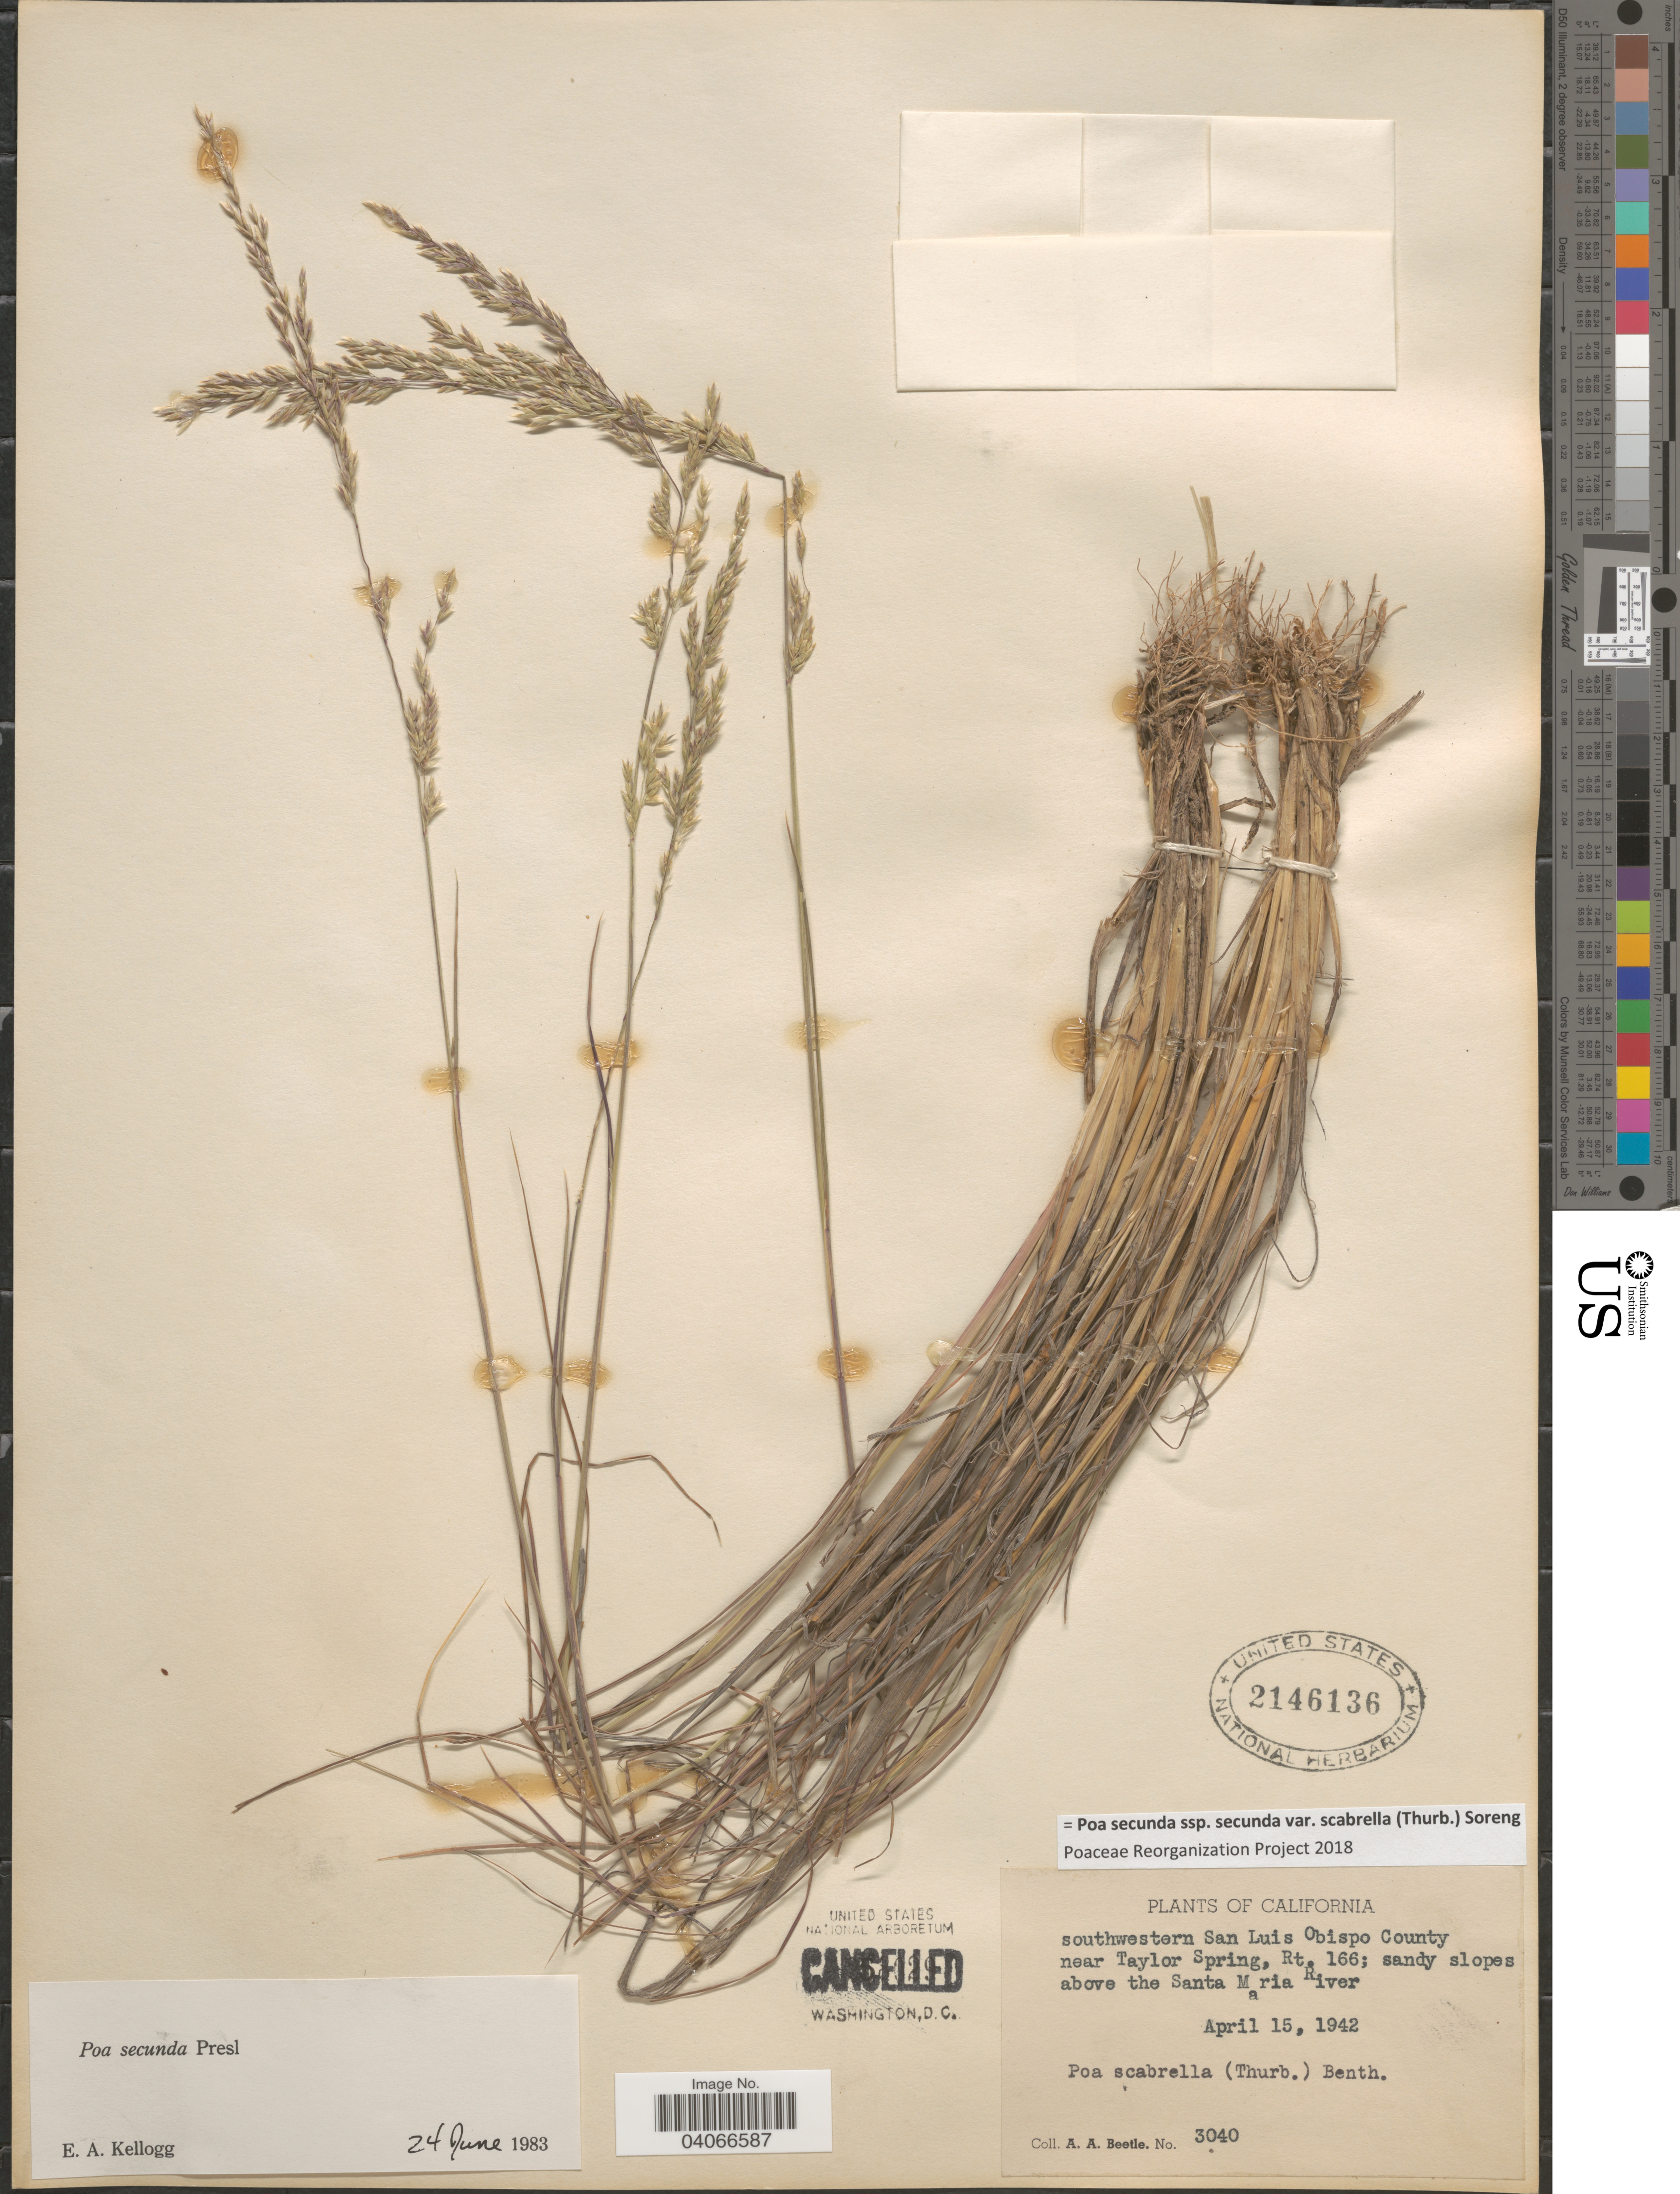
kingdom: Plantae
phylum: Tracheophyta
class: Liliopsida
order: Poales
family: Poaceae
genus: Poa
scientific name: Poa secunda subsp. secunda var. scabrella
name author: (Thurb.) Soreng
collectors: A. A. Beetle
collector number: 3040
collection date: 1942-04-15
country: United States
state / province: California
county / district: San Luis Obispo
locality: Southwestern San Luis Obispo County near Taylor Spring, Rt. 166; sandy slopes above the Santa Maria River.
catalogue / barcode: US 2146136